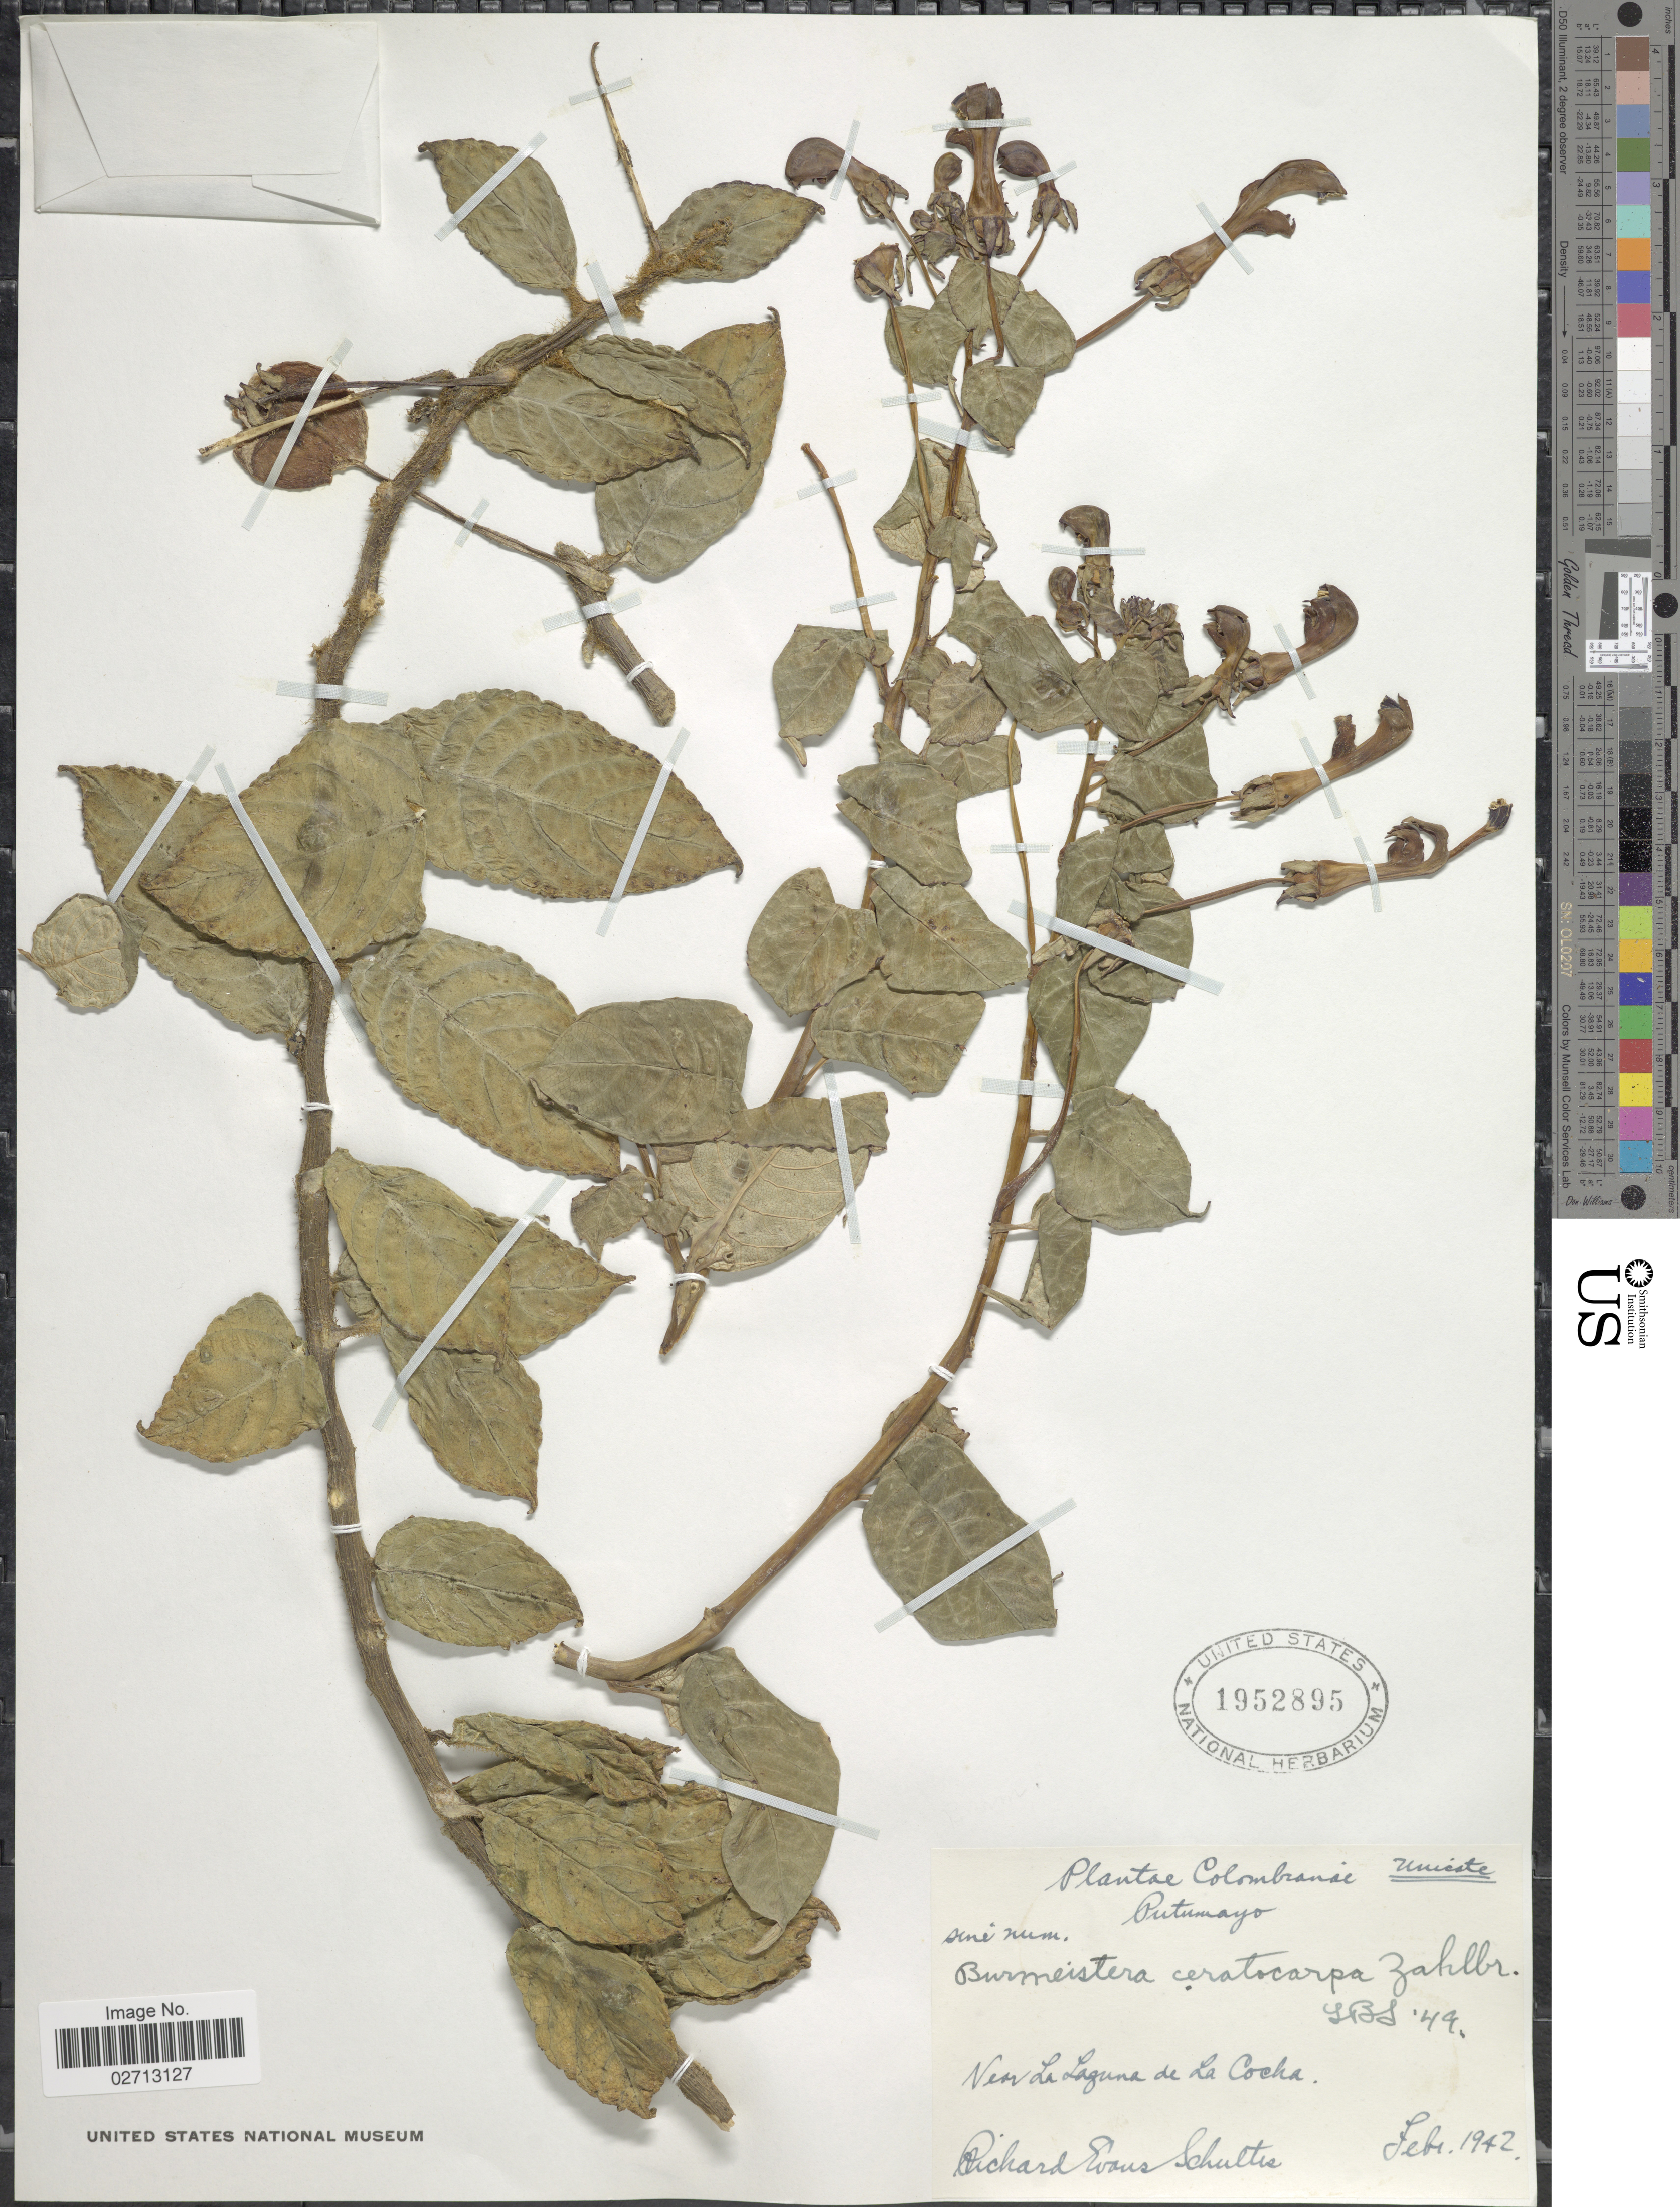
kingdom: Plantae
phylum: Tracheophyta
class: Magnoliopsida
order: Asterales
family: Campanulaceae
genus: Burmeistera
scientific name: Burmeistera ceratocarpa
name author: J. Zahlbr.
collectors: R. E. Schultes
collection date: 1942-02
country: Colombia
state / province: Putumayo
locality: Near La Laguna de La Cocha.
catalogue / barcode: US 1952895